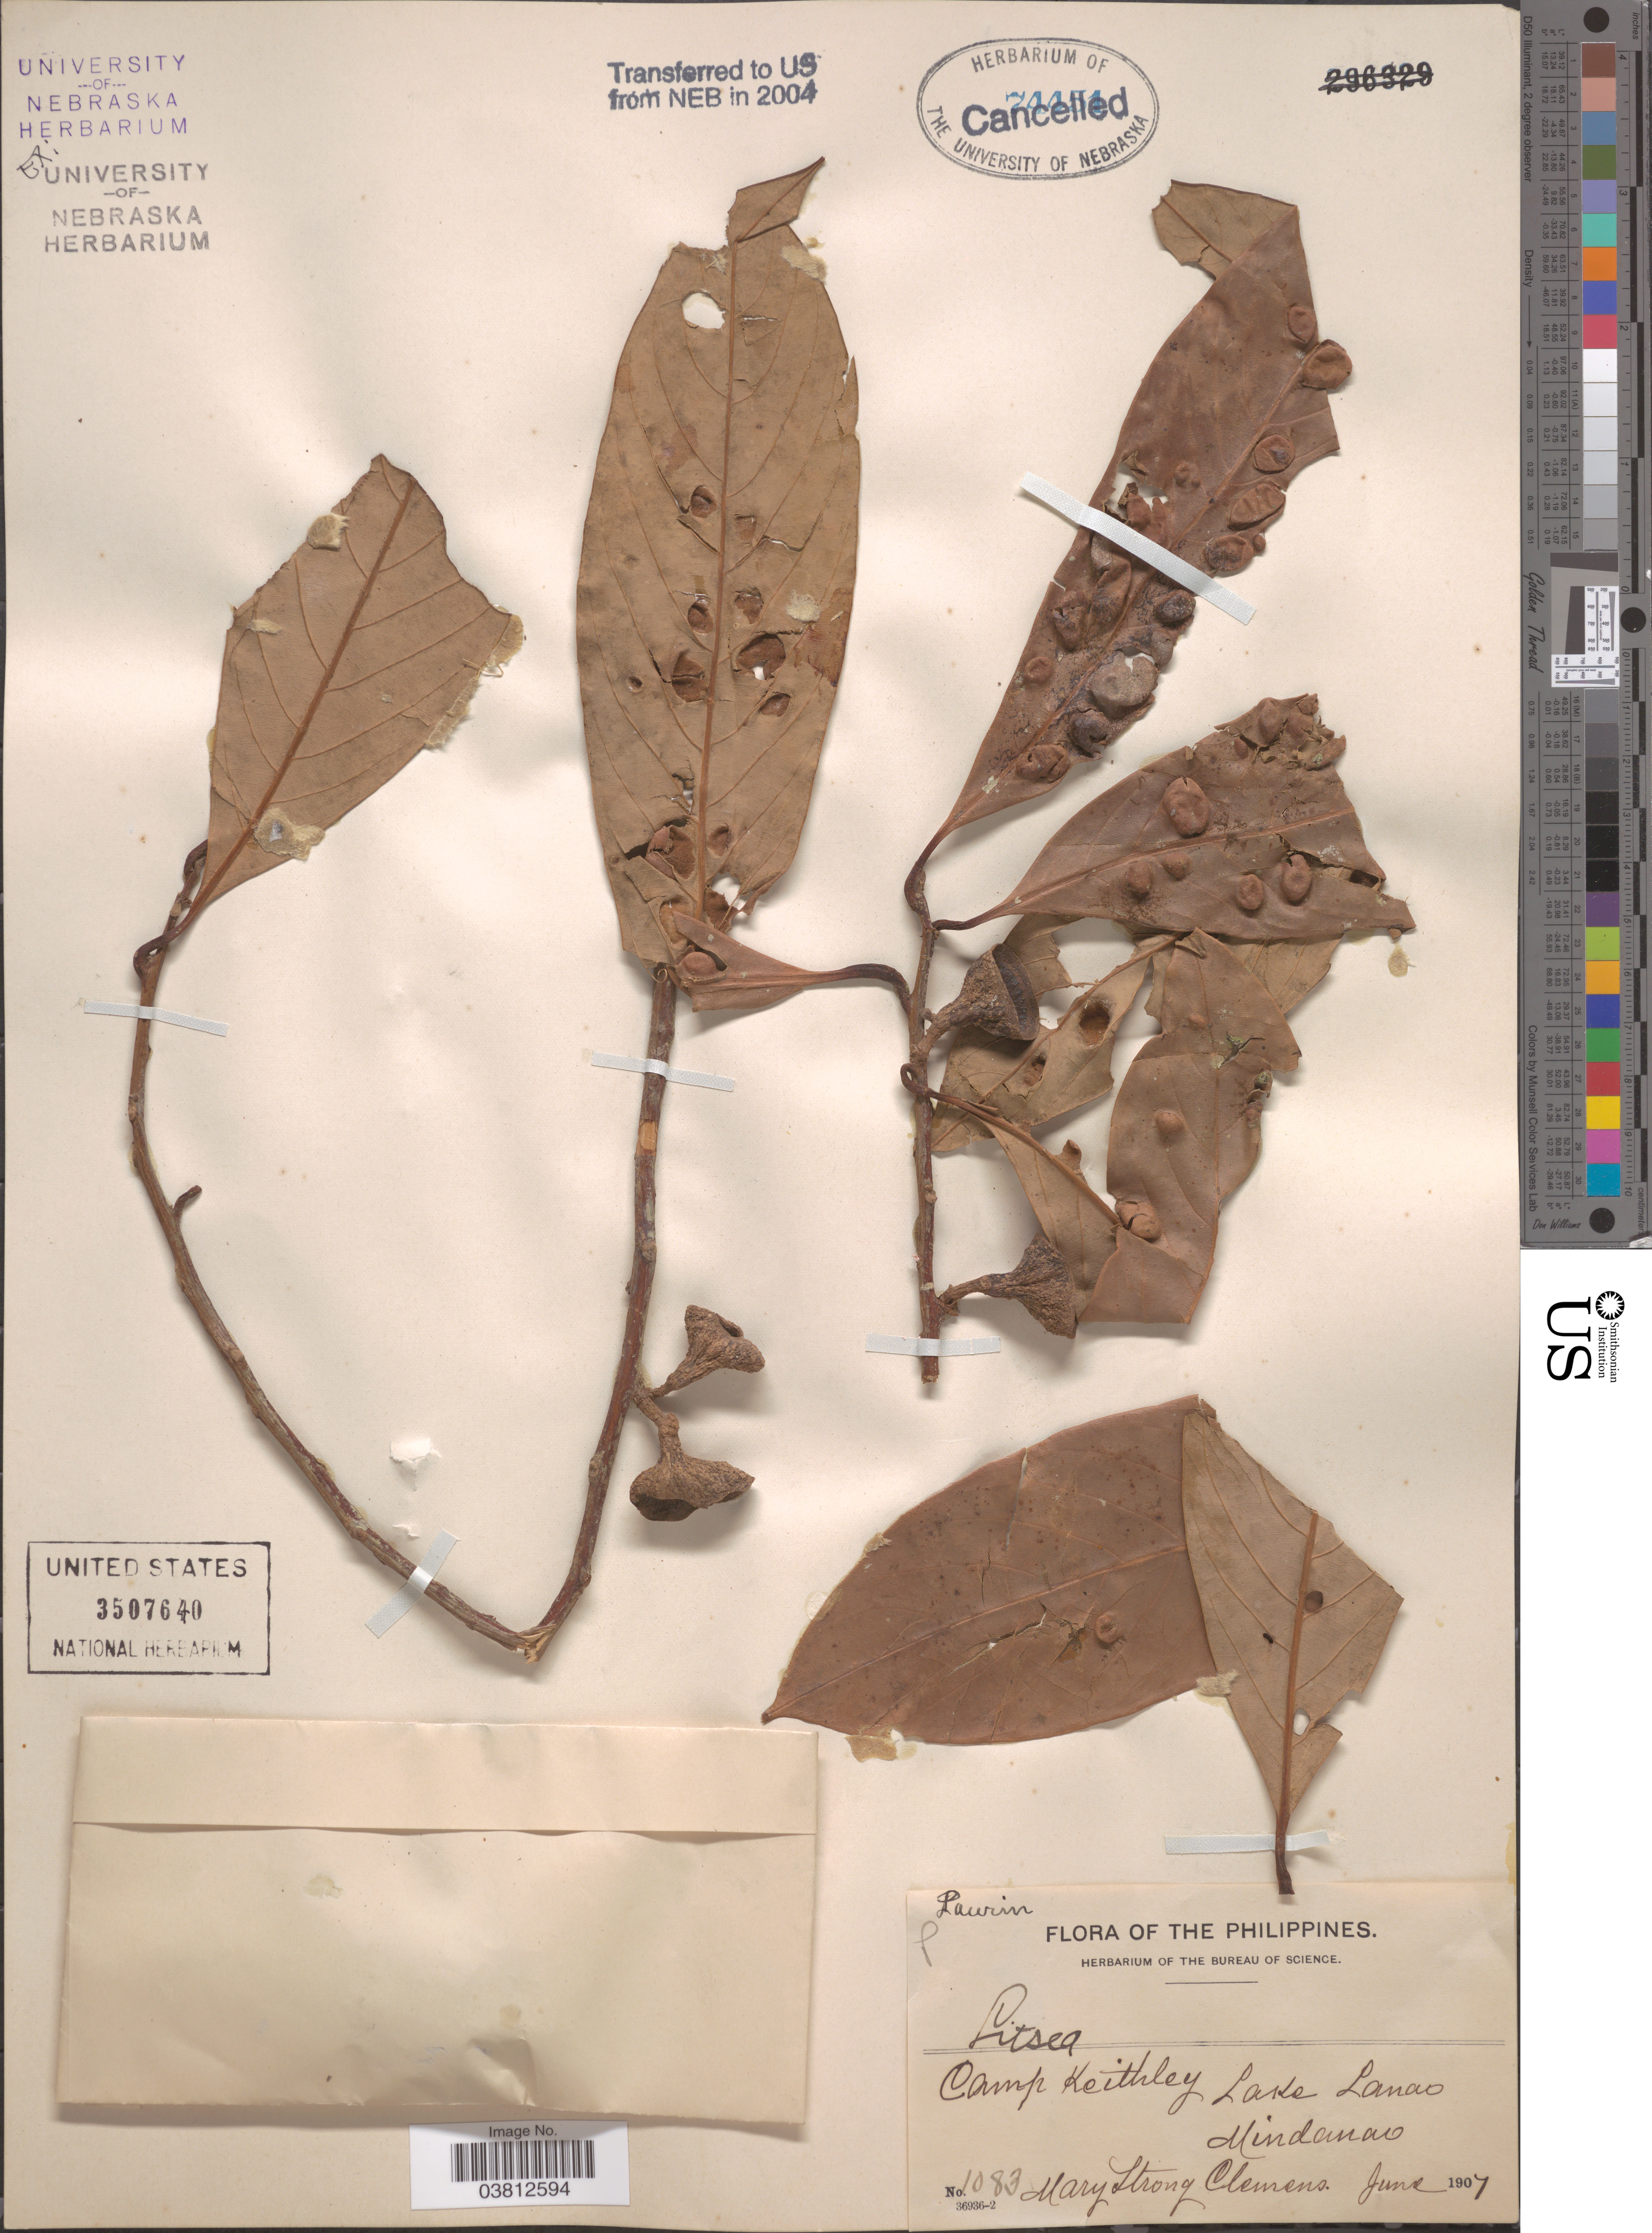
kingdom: Plantae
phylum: Tracheophyta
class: Magnoliopsida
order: Laurales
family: Lauraceae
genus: Litsea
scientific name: Litsea sp.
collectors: M. S. Clemens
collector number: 1083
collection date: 1907-06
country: Philippines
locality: Camp Keithley. Lake Lanao. Mindanao.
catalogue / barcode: US 3507640